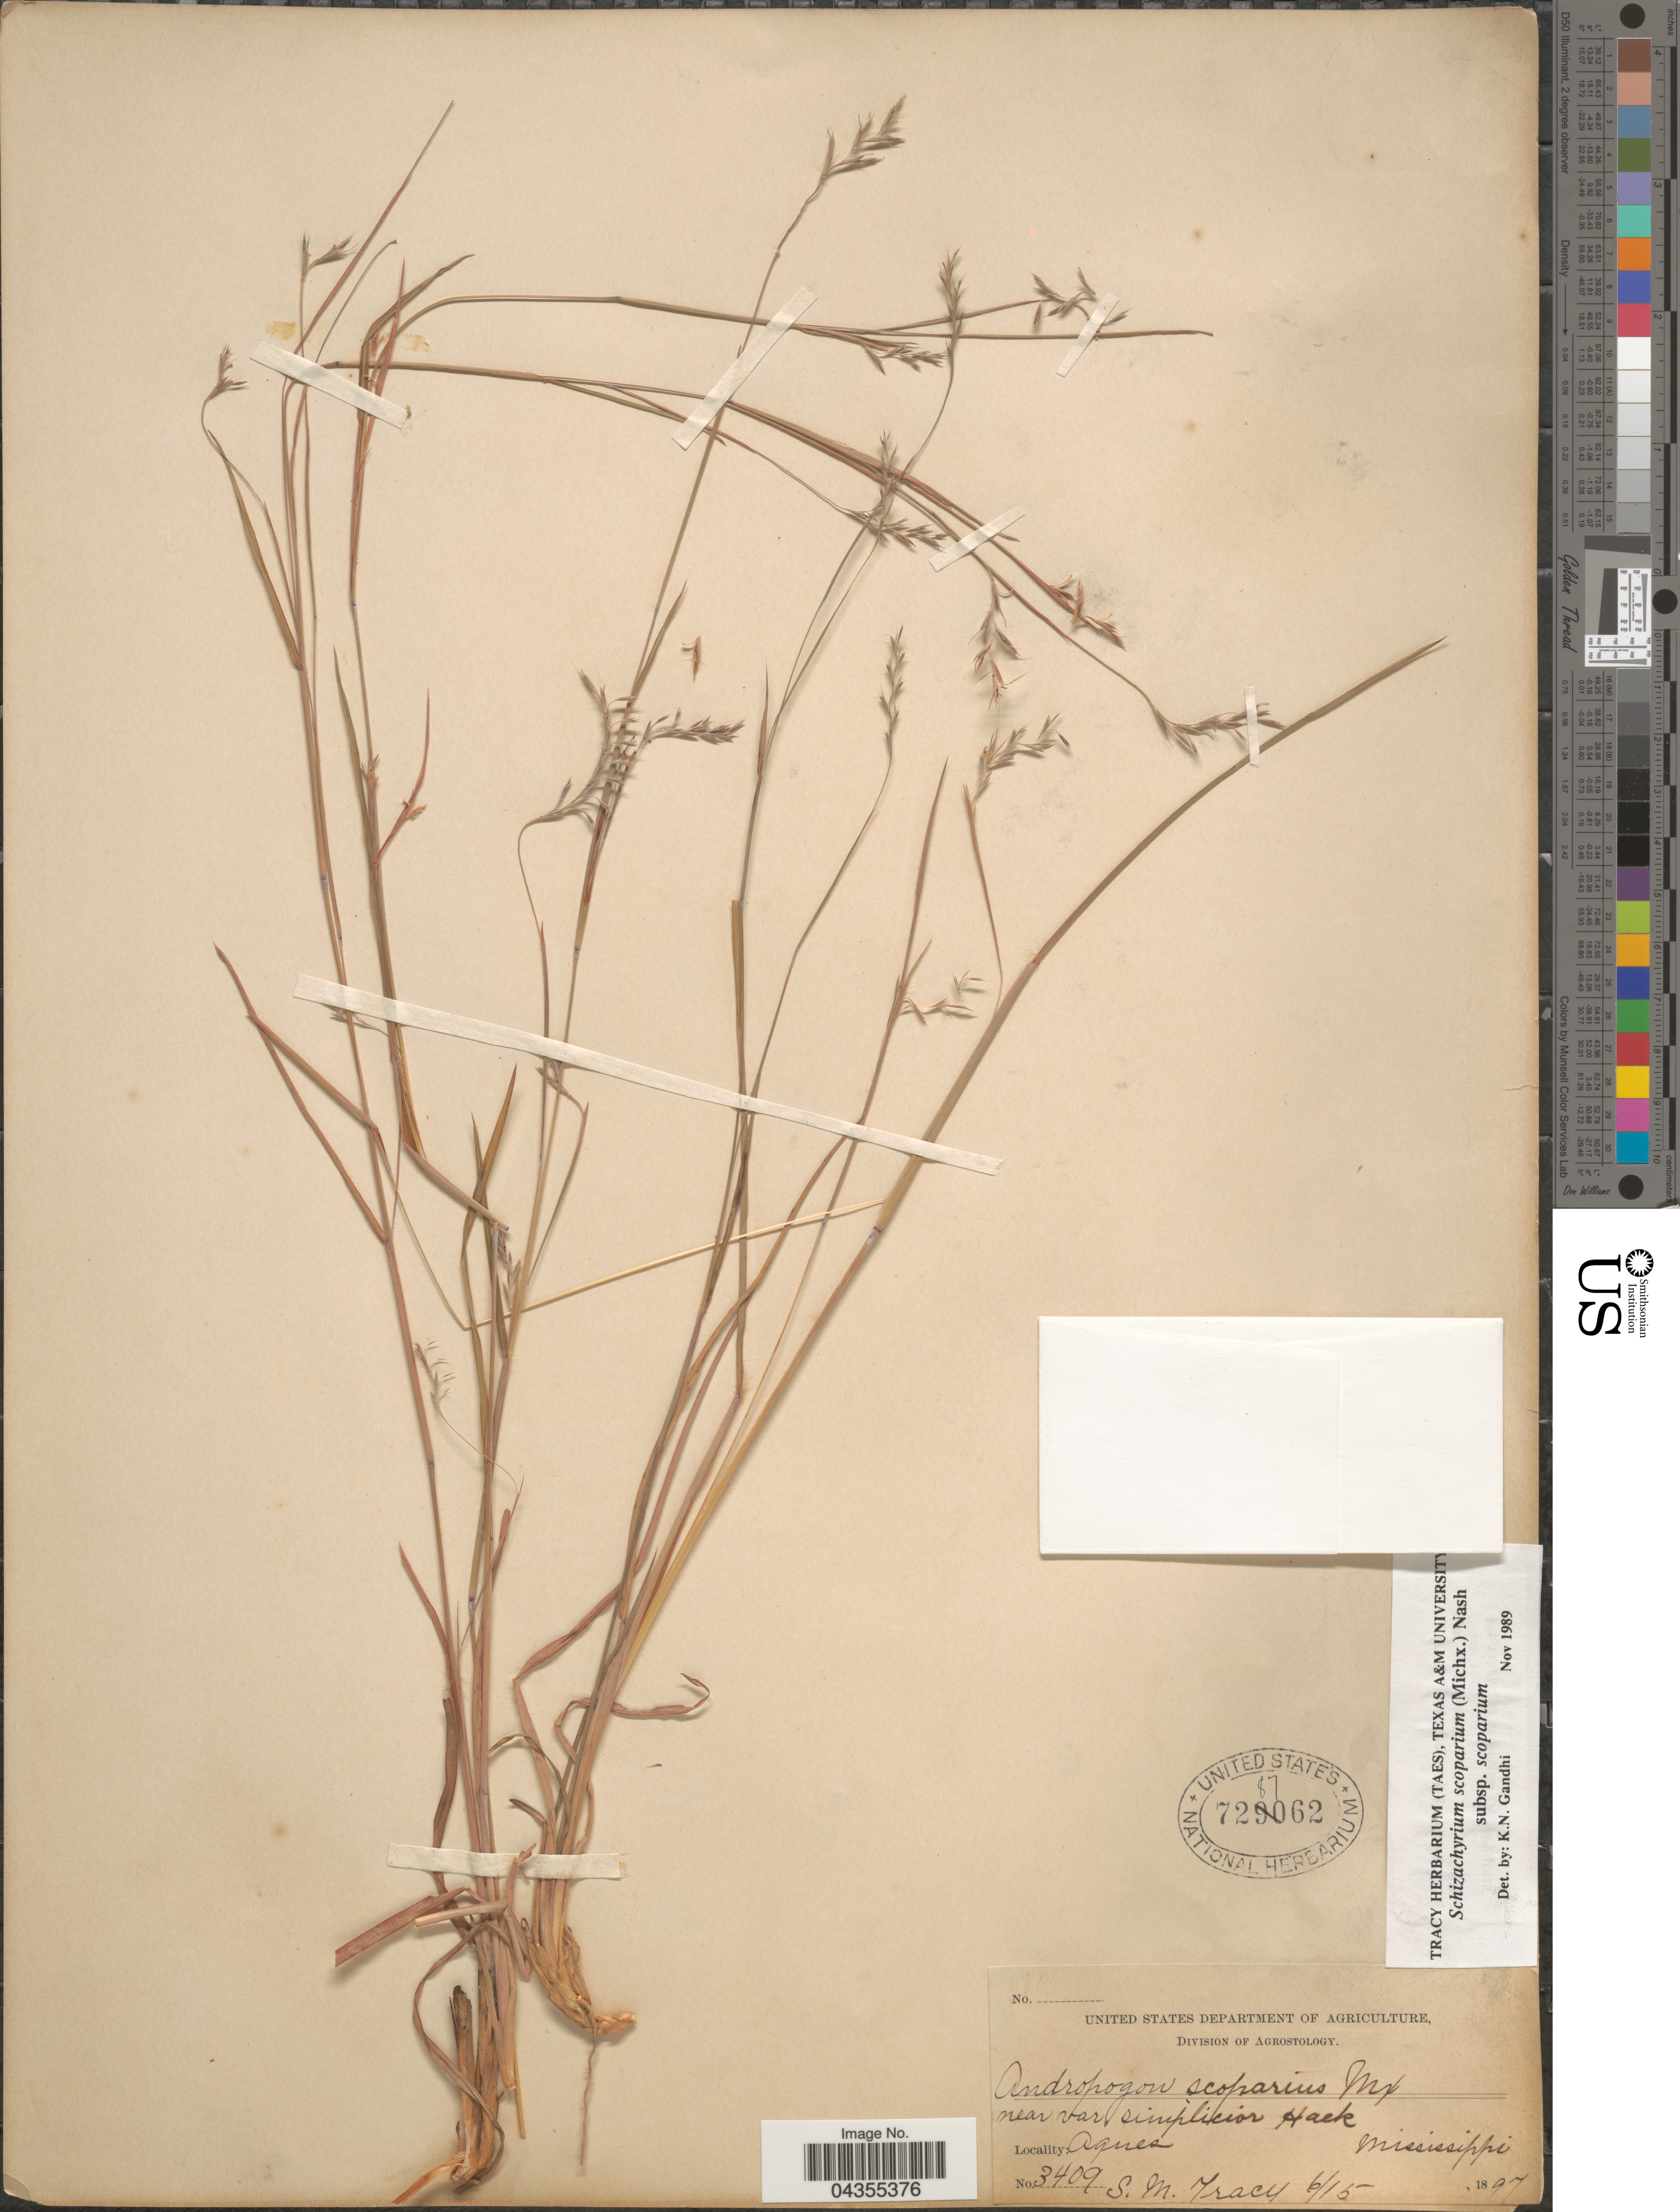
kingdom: Plantae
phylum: Tracheophyta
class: Liliopsida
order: Poales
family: Poaceae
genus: Schizachyrium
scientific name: Schizachyrium scoparium var. scoparium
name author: (Michx.) Nash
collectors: S. M. Tracy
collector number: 3409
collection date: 1897-06-15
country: United States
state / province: Mississippi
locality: Agnes.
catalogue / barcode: US 728762